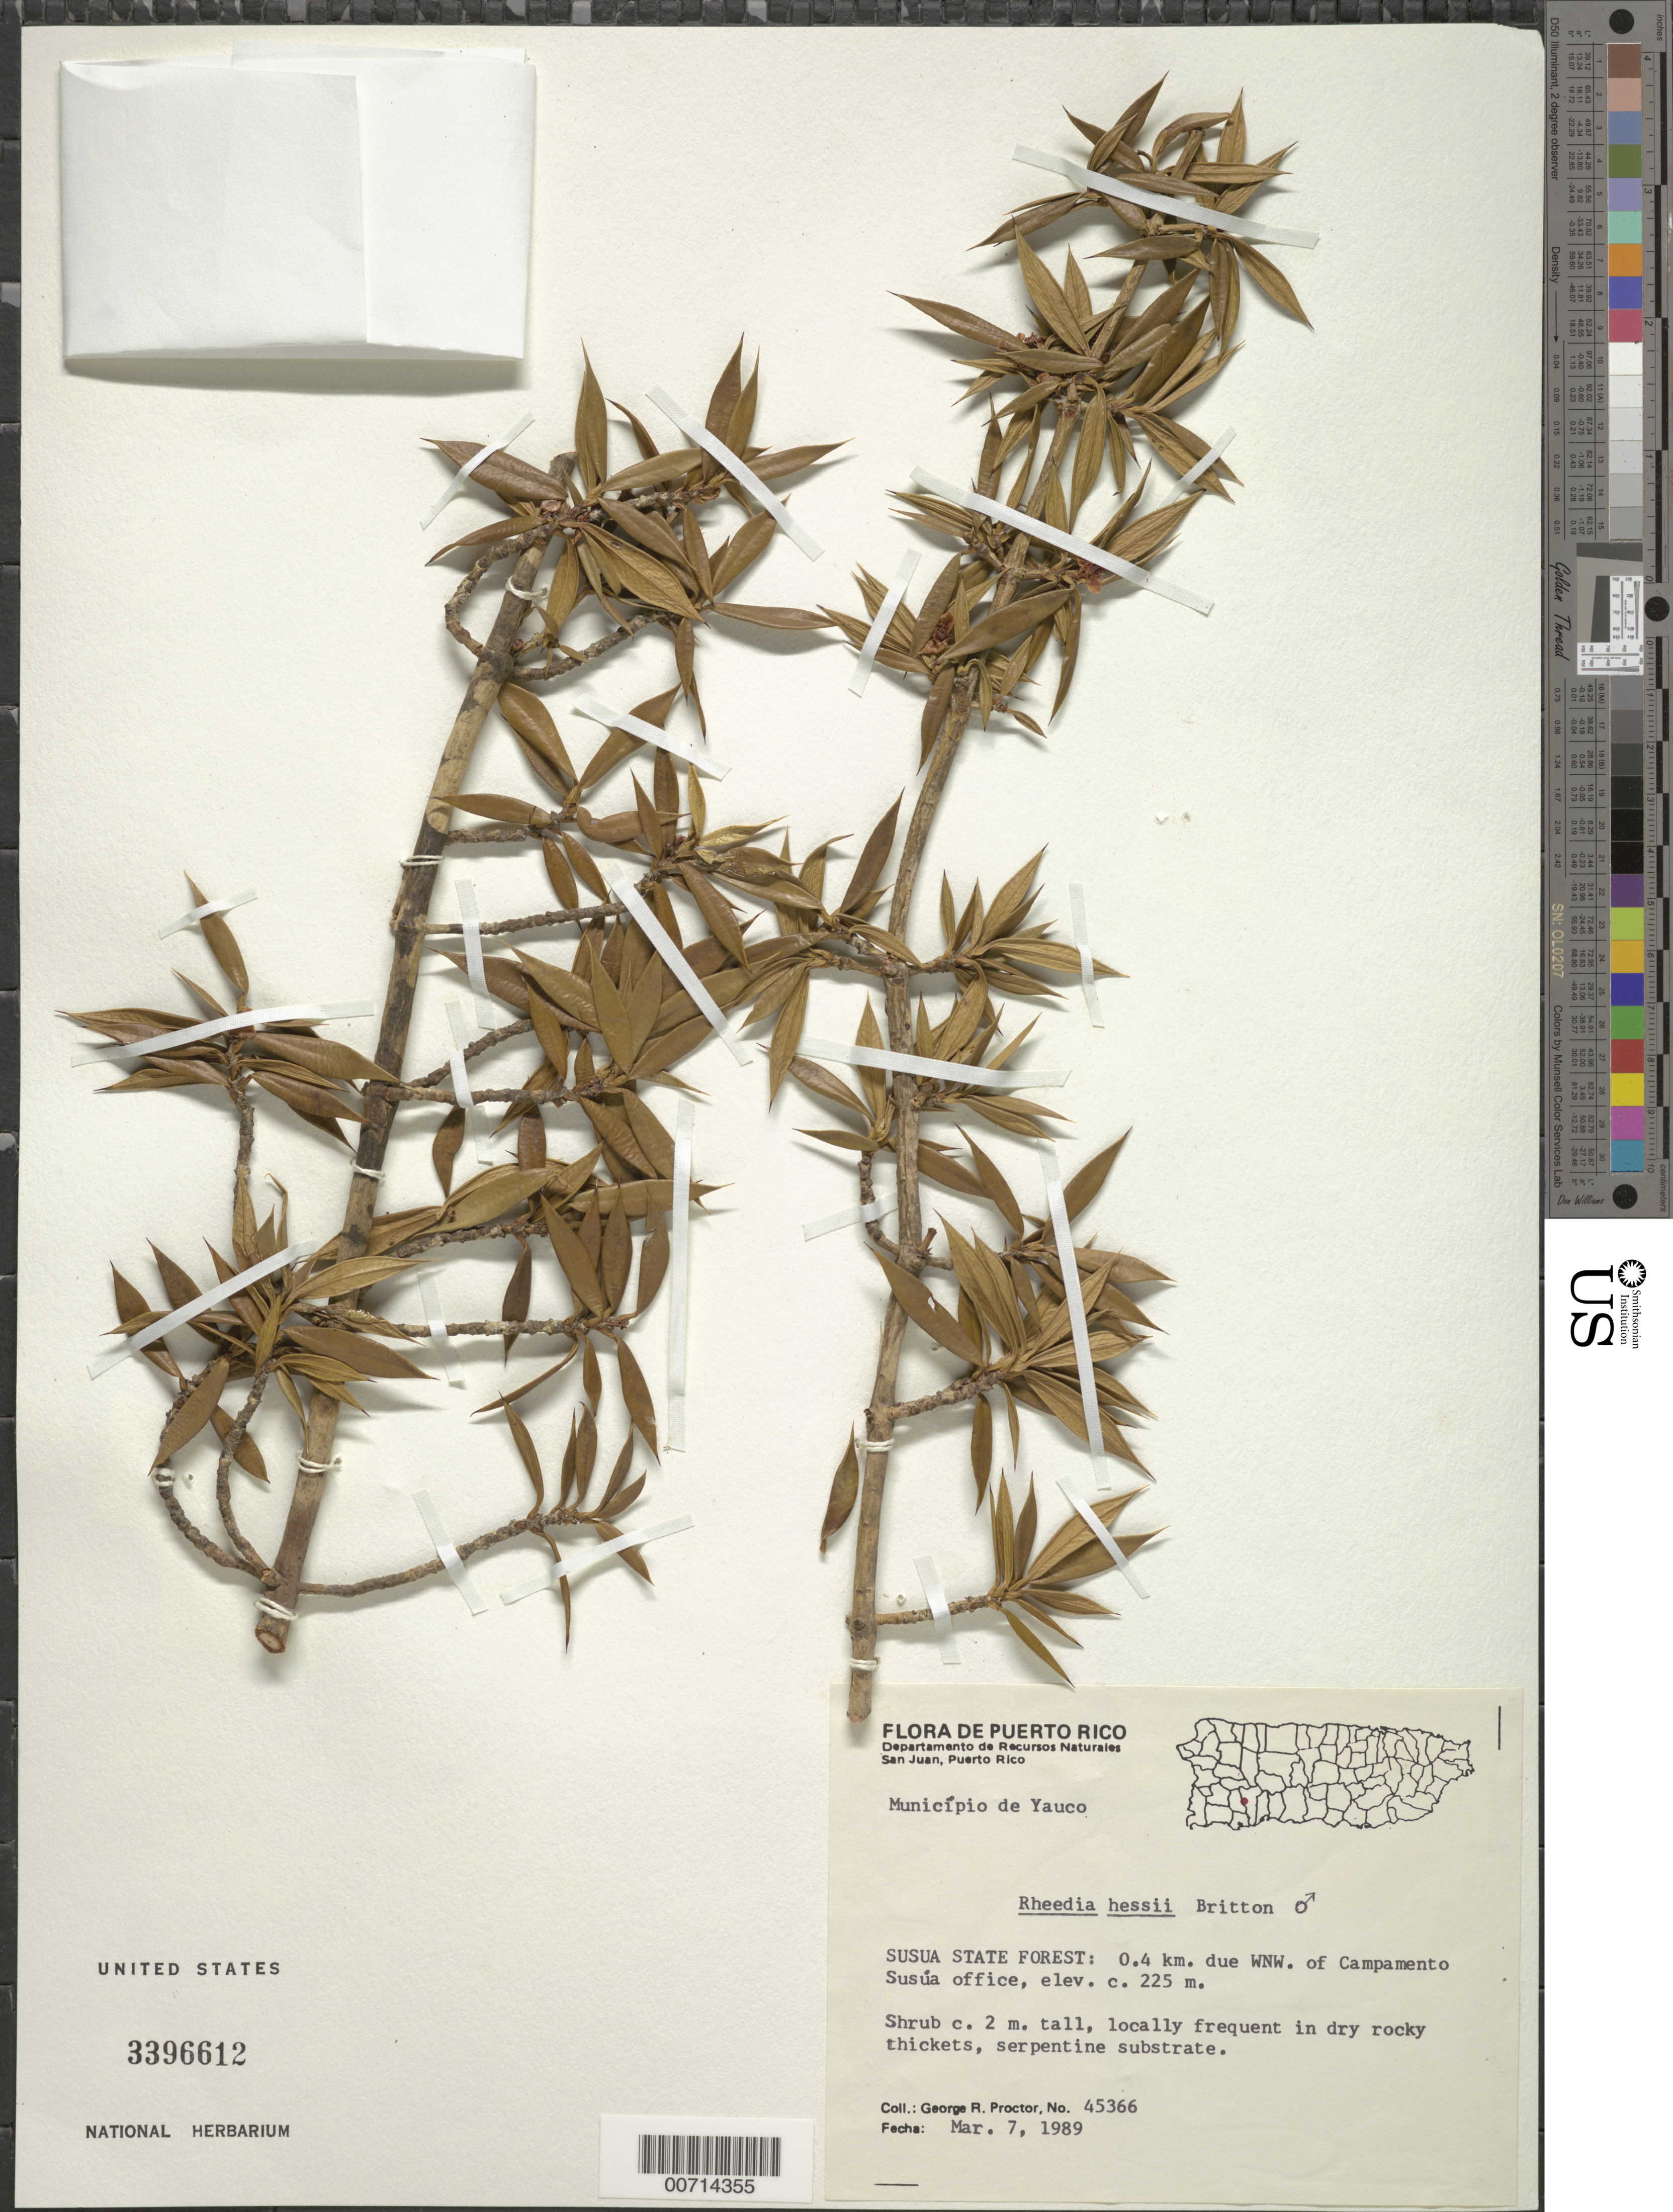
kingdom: Plantae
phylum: Tracheophyta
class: Magnoliopsida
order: Malpighiales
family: Clusiaceae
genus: Garcinia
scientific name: Garcinia hessii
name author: (Britton) Alain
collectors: G. R. Proctor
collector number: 45366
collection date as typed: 07 Mar 1989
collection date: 1989-03-07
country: Puerto Rico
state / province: Yauco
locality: Mun. Yauco; Susua State Forest: 0.4 km due WNW of Campamento Susua office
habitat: Dry rocky thickets, serpentine substrate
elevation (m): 225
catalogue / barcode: US 3396612